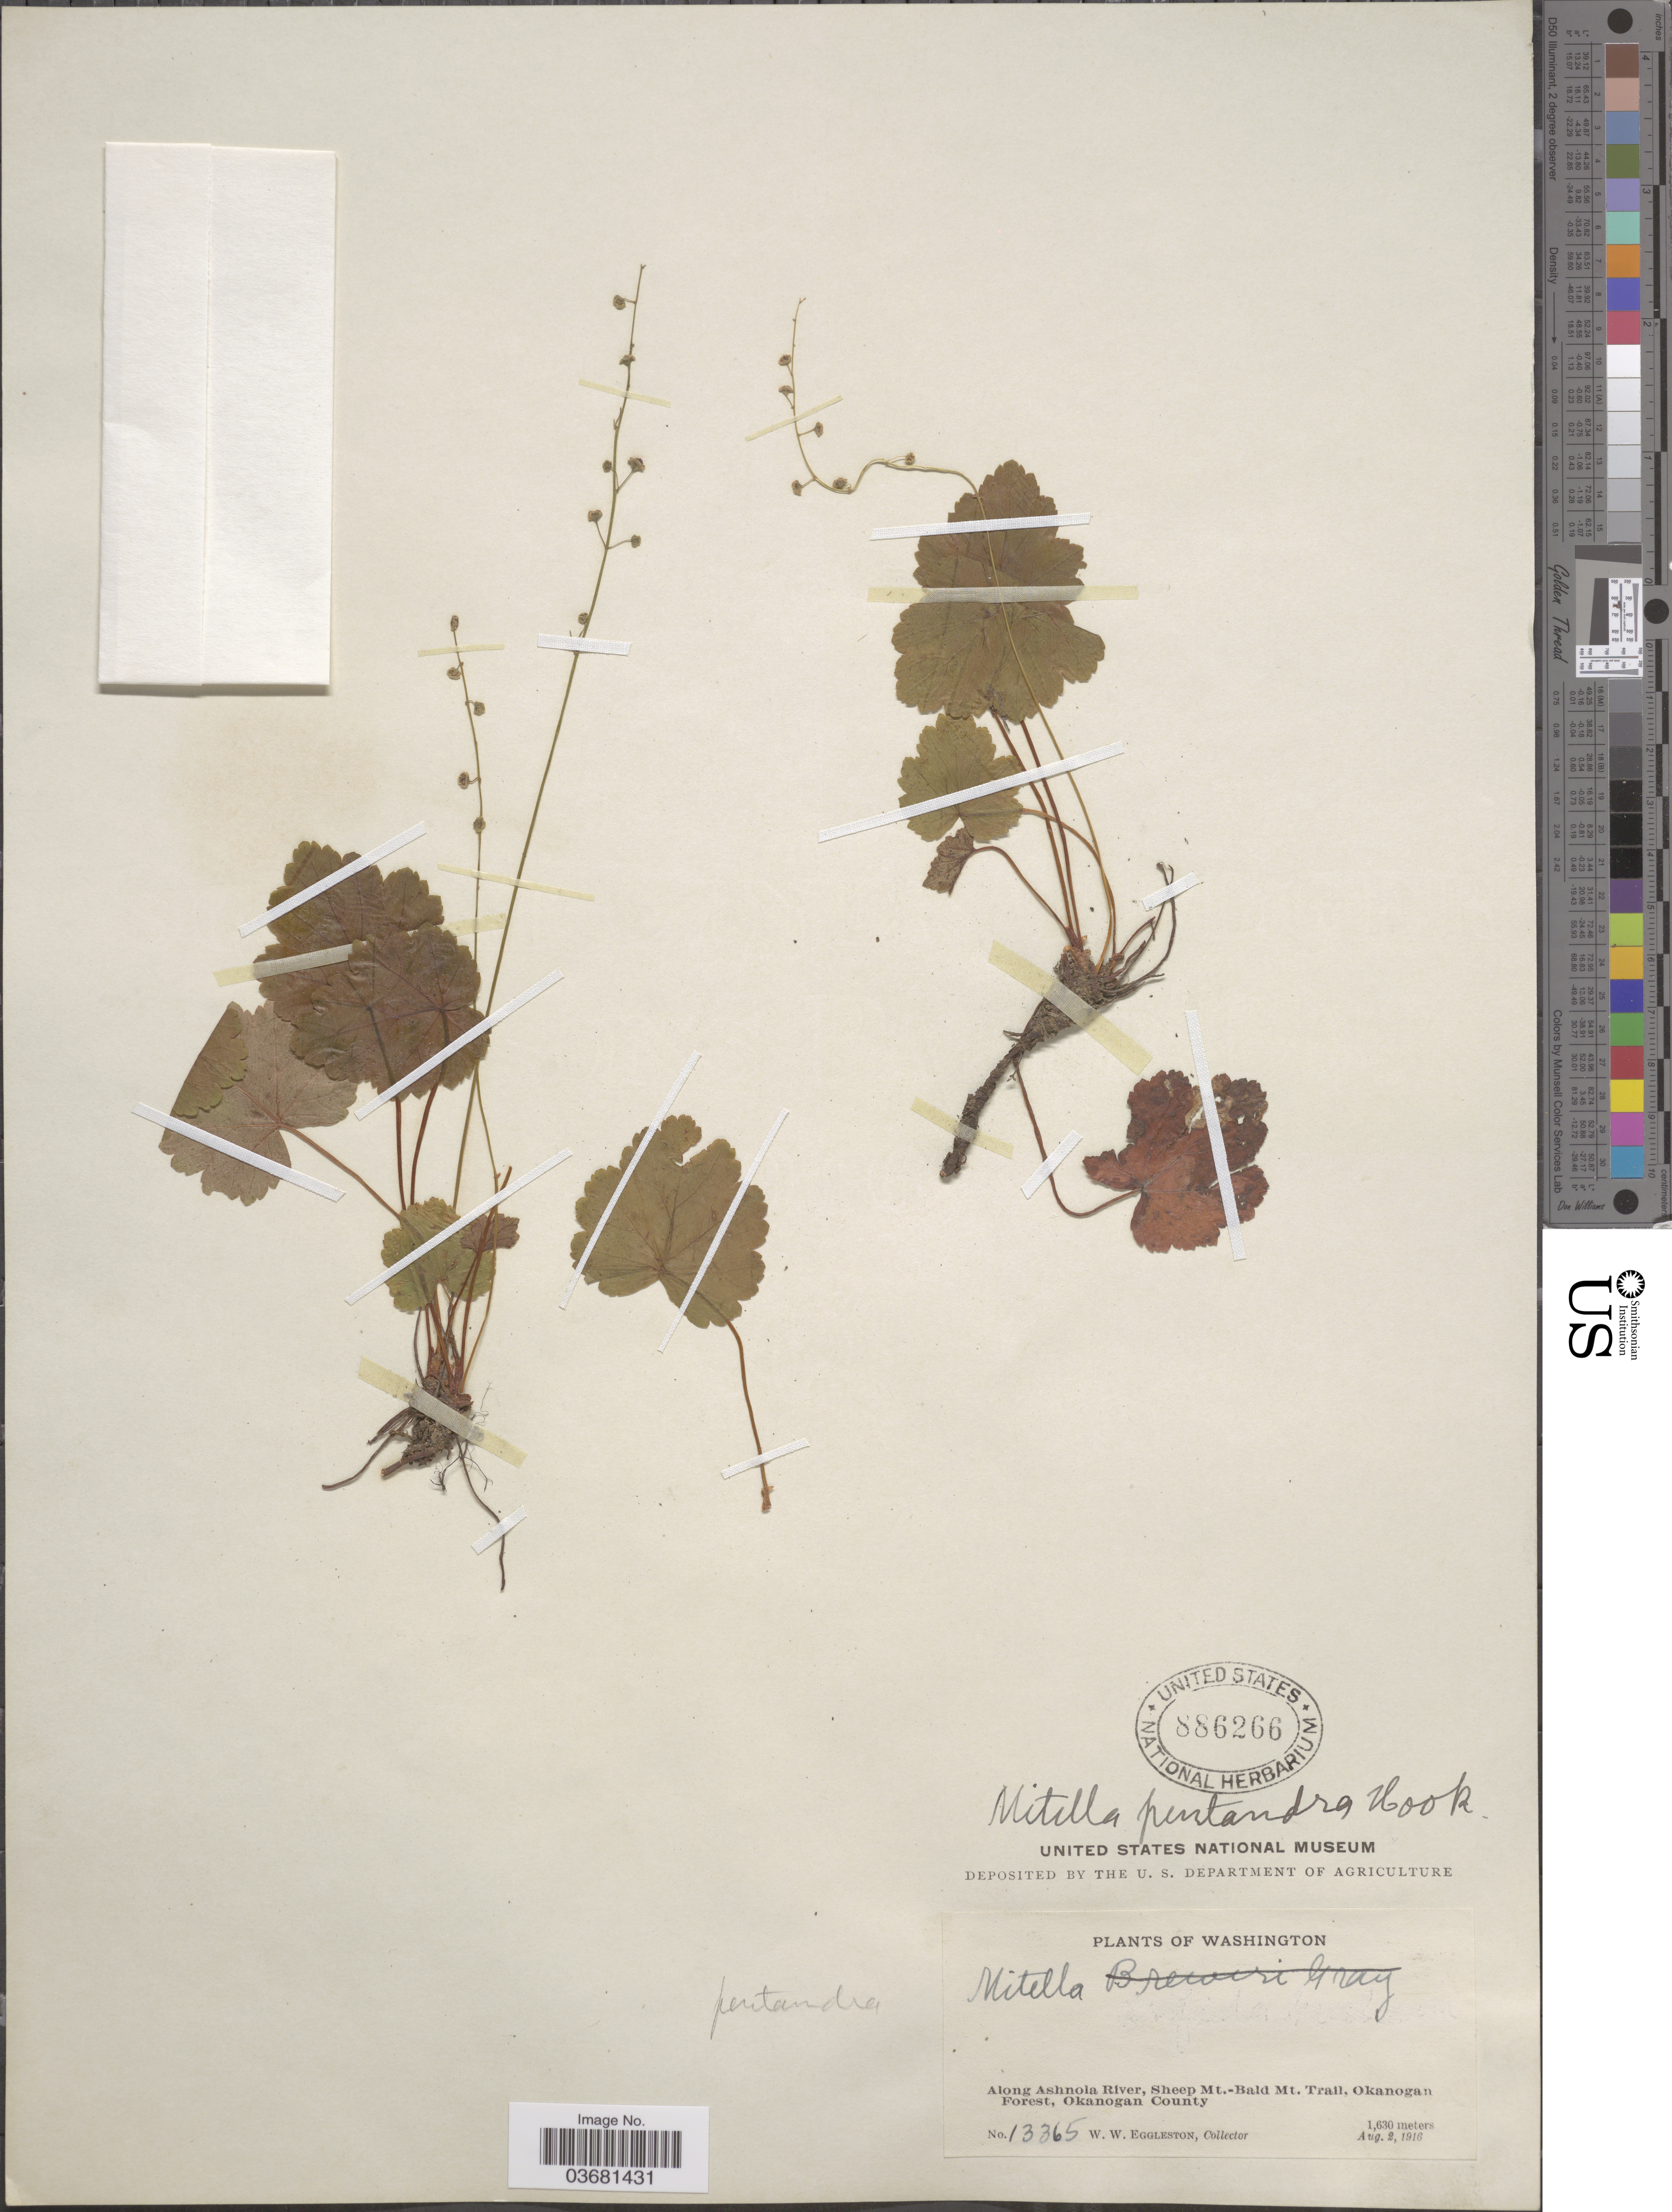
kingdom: Plantae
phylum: Tracheophyta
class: Magnoliopsida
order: Saxifragales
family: Saxifragaceae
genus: Mitella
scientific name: Mitella pentandra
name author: Hook.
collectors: W. W. Eggleston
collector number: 13365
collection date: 1916-08-02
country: United States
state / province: Washington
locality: Along Ashnola River, Sheep Mt.-Bald Mt. Trail, Okanogan.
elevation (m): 1630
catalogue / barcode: US 886266